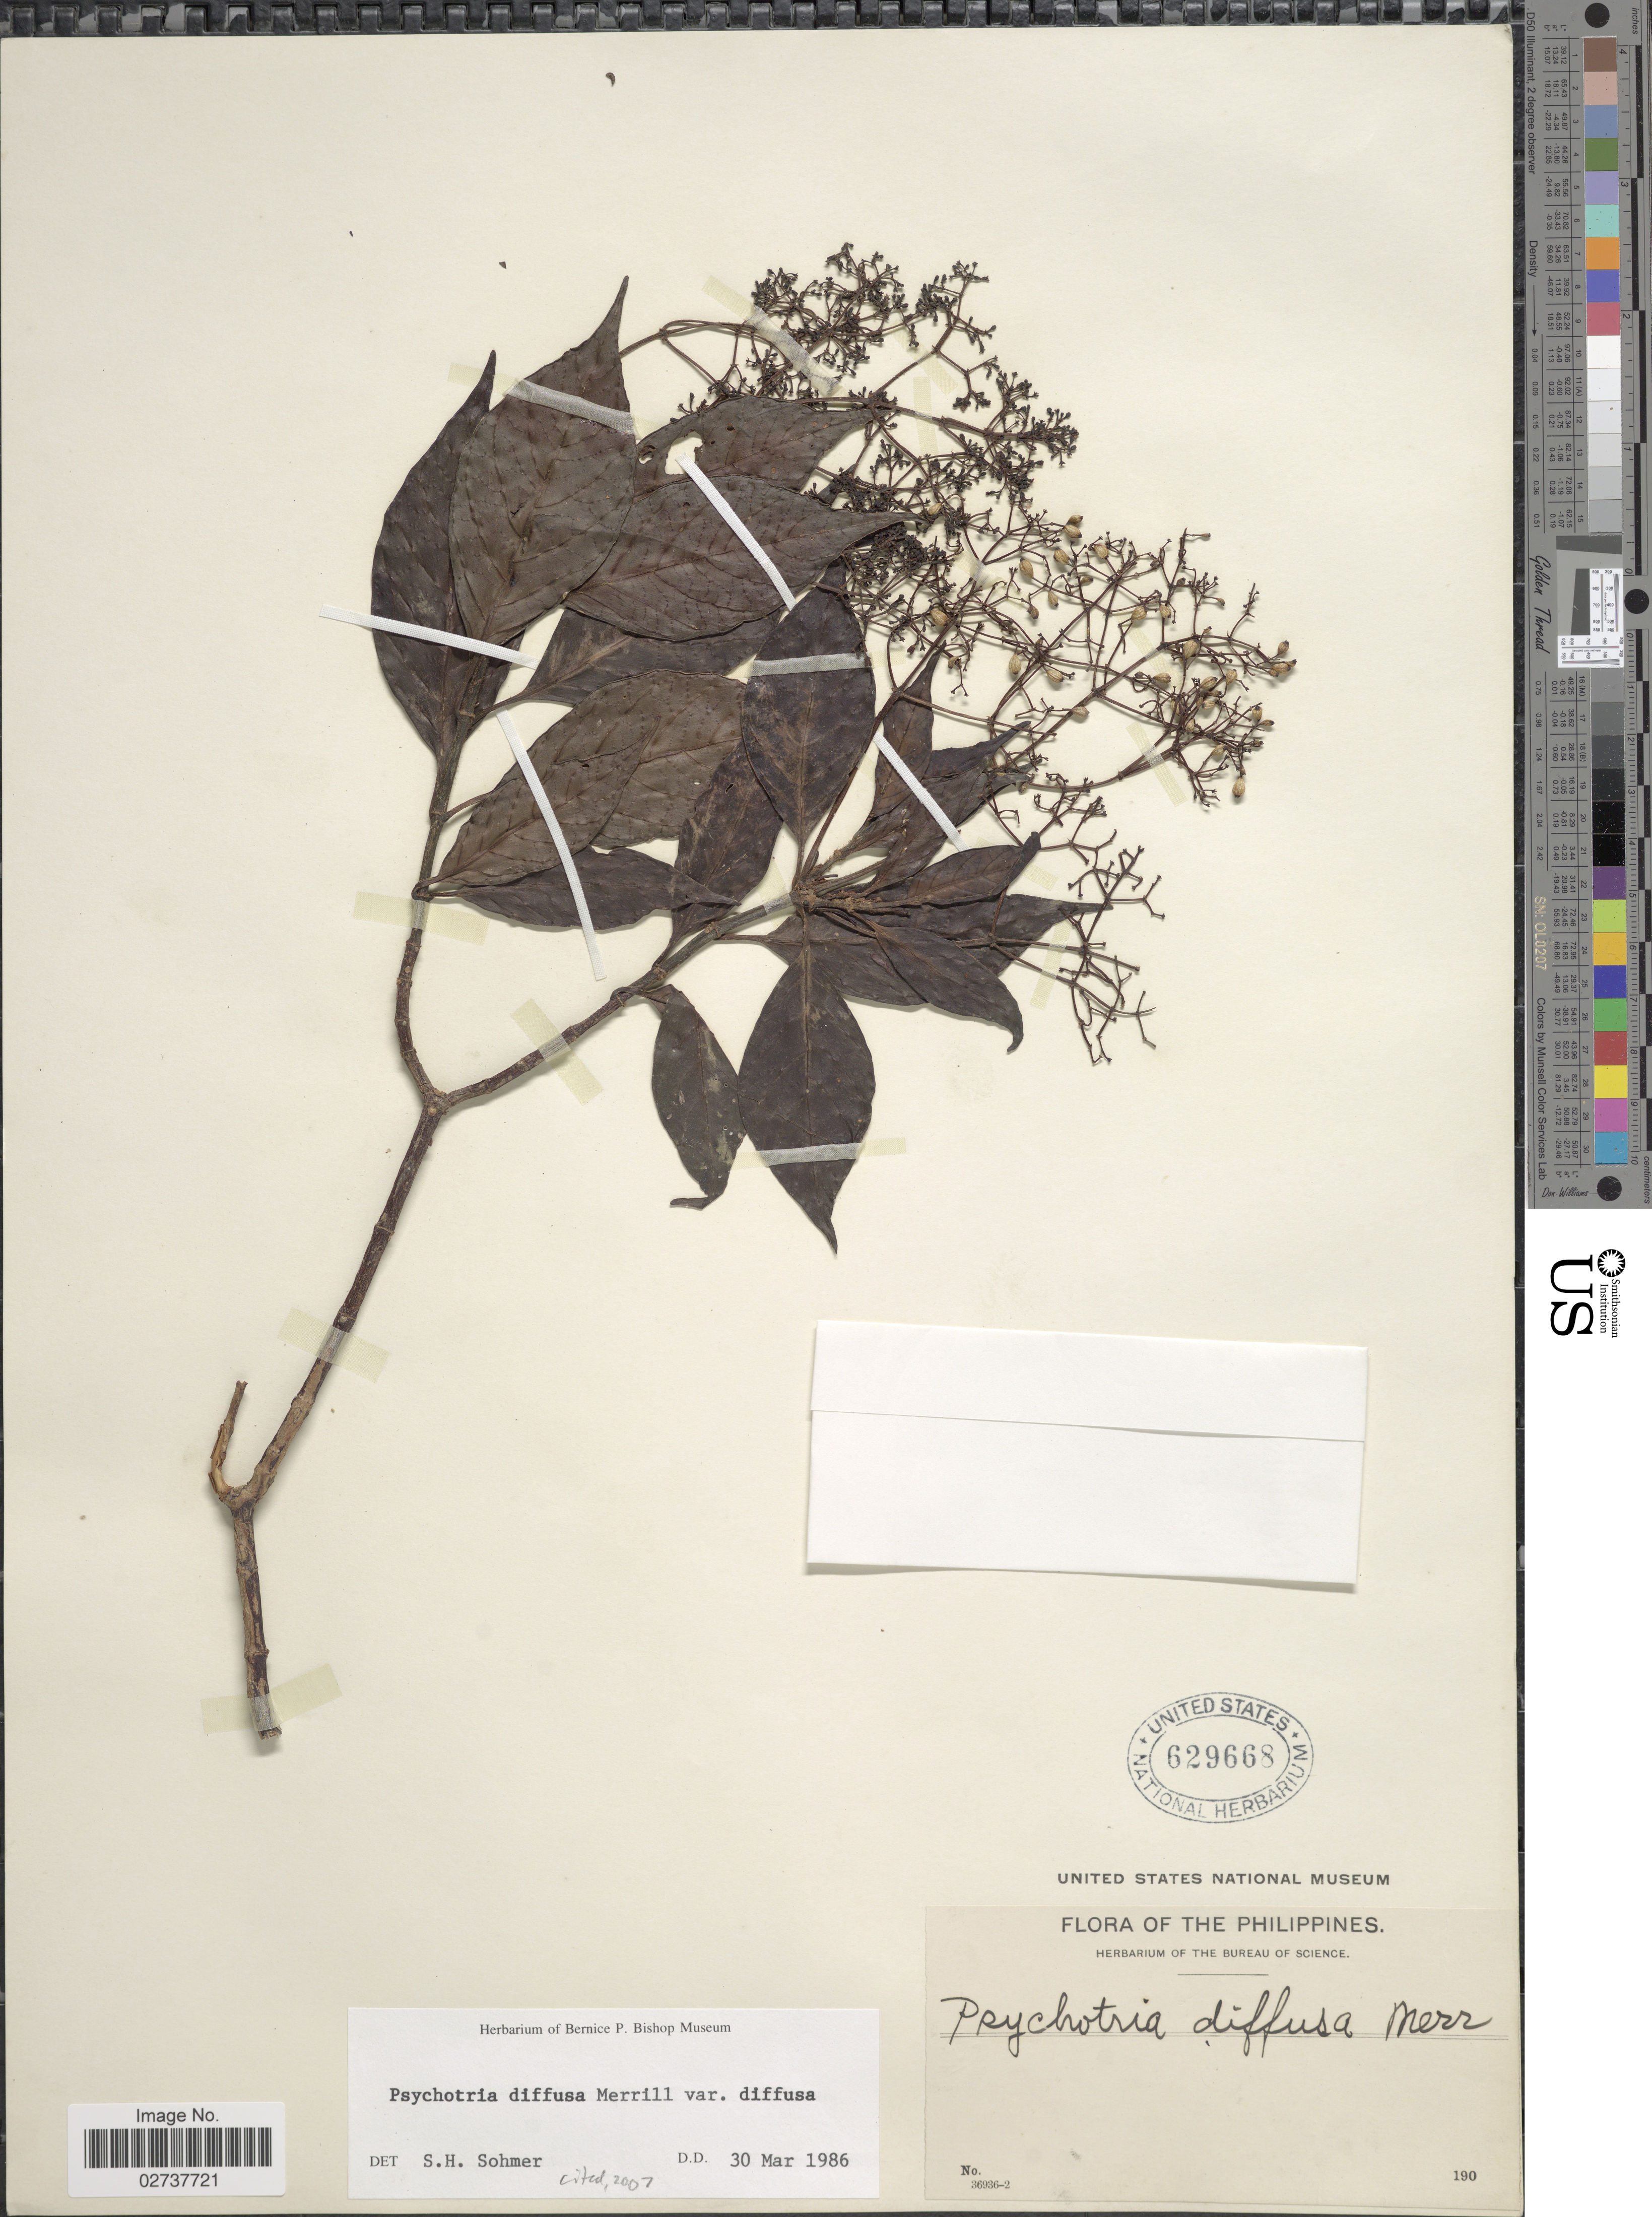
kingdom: Plantae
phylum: Tracheophyta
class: Magnoliopsida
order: Gentianales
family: Rubiaceae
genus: Psychotria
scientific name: Psychotria diffusa var. diffusa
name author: Merr.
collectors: Ex herb. Bureau of Science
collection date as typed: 190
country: Philippines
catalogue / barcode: US 629668